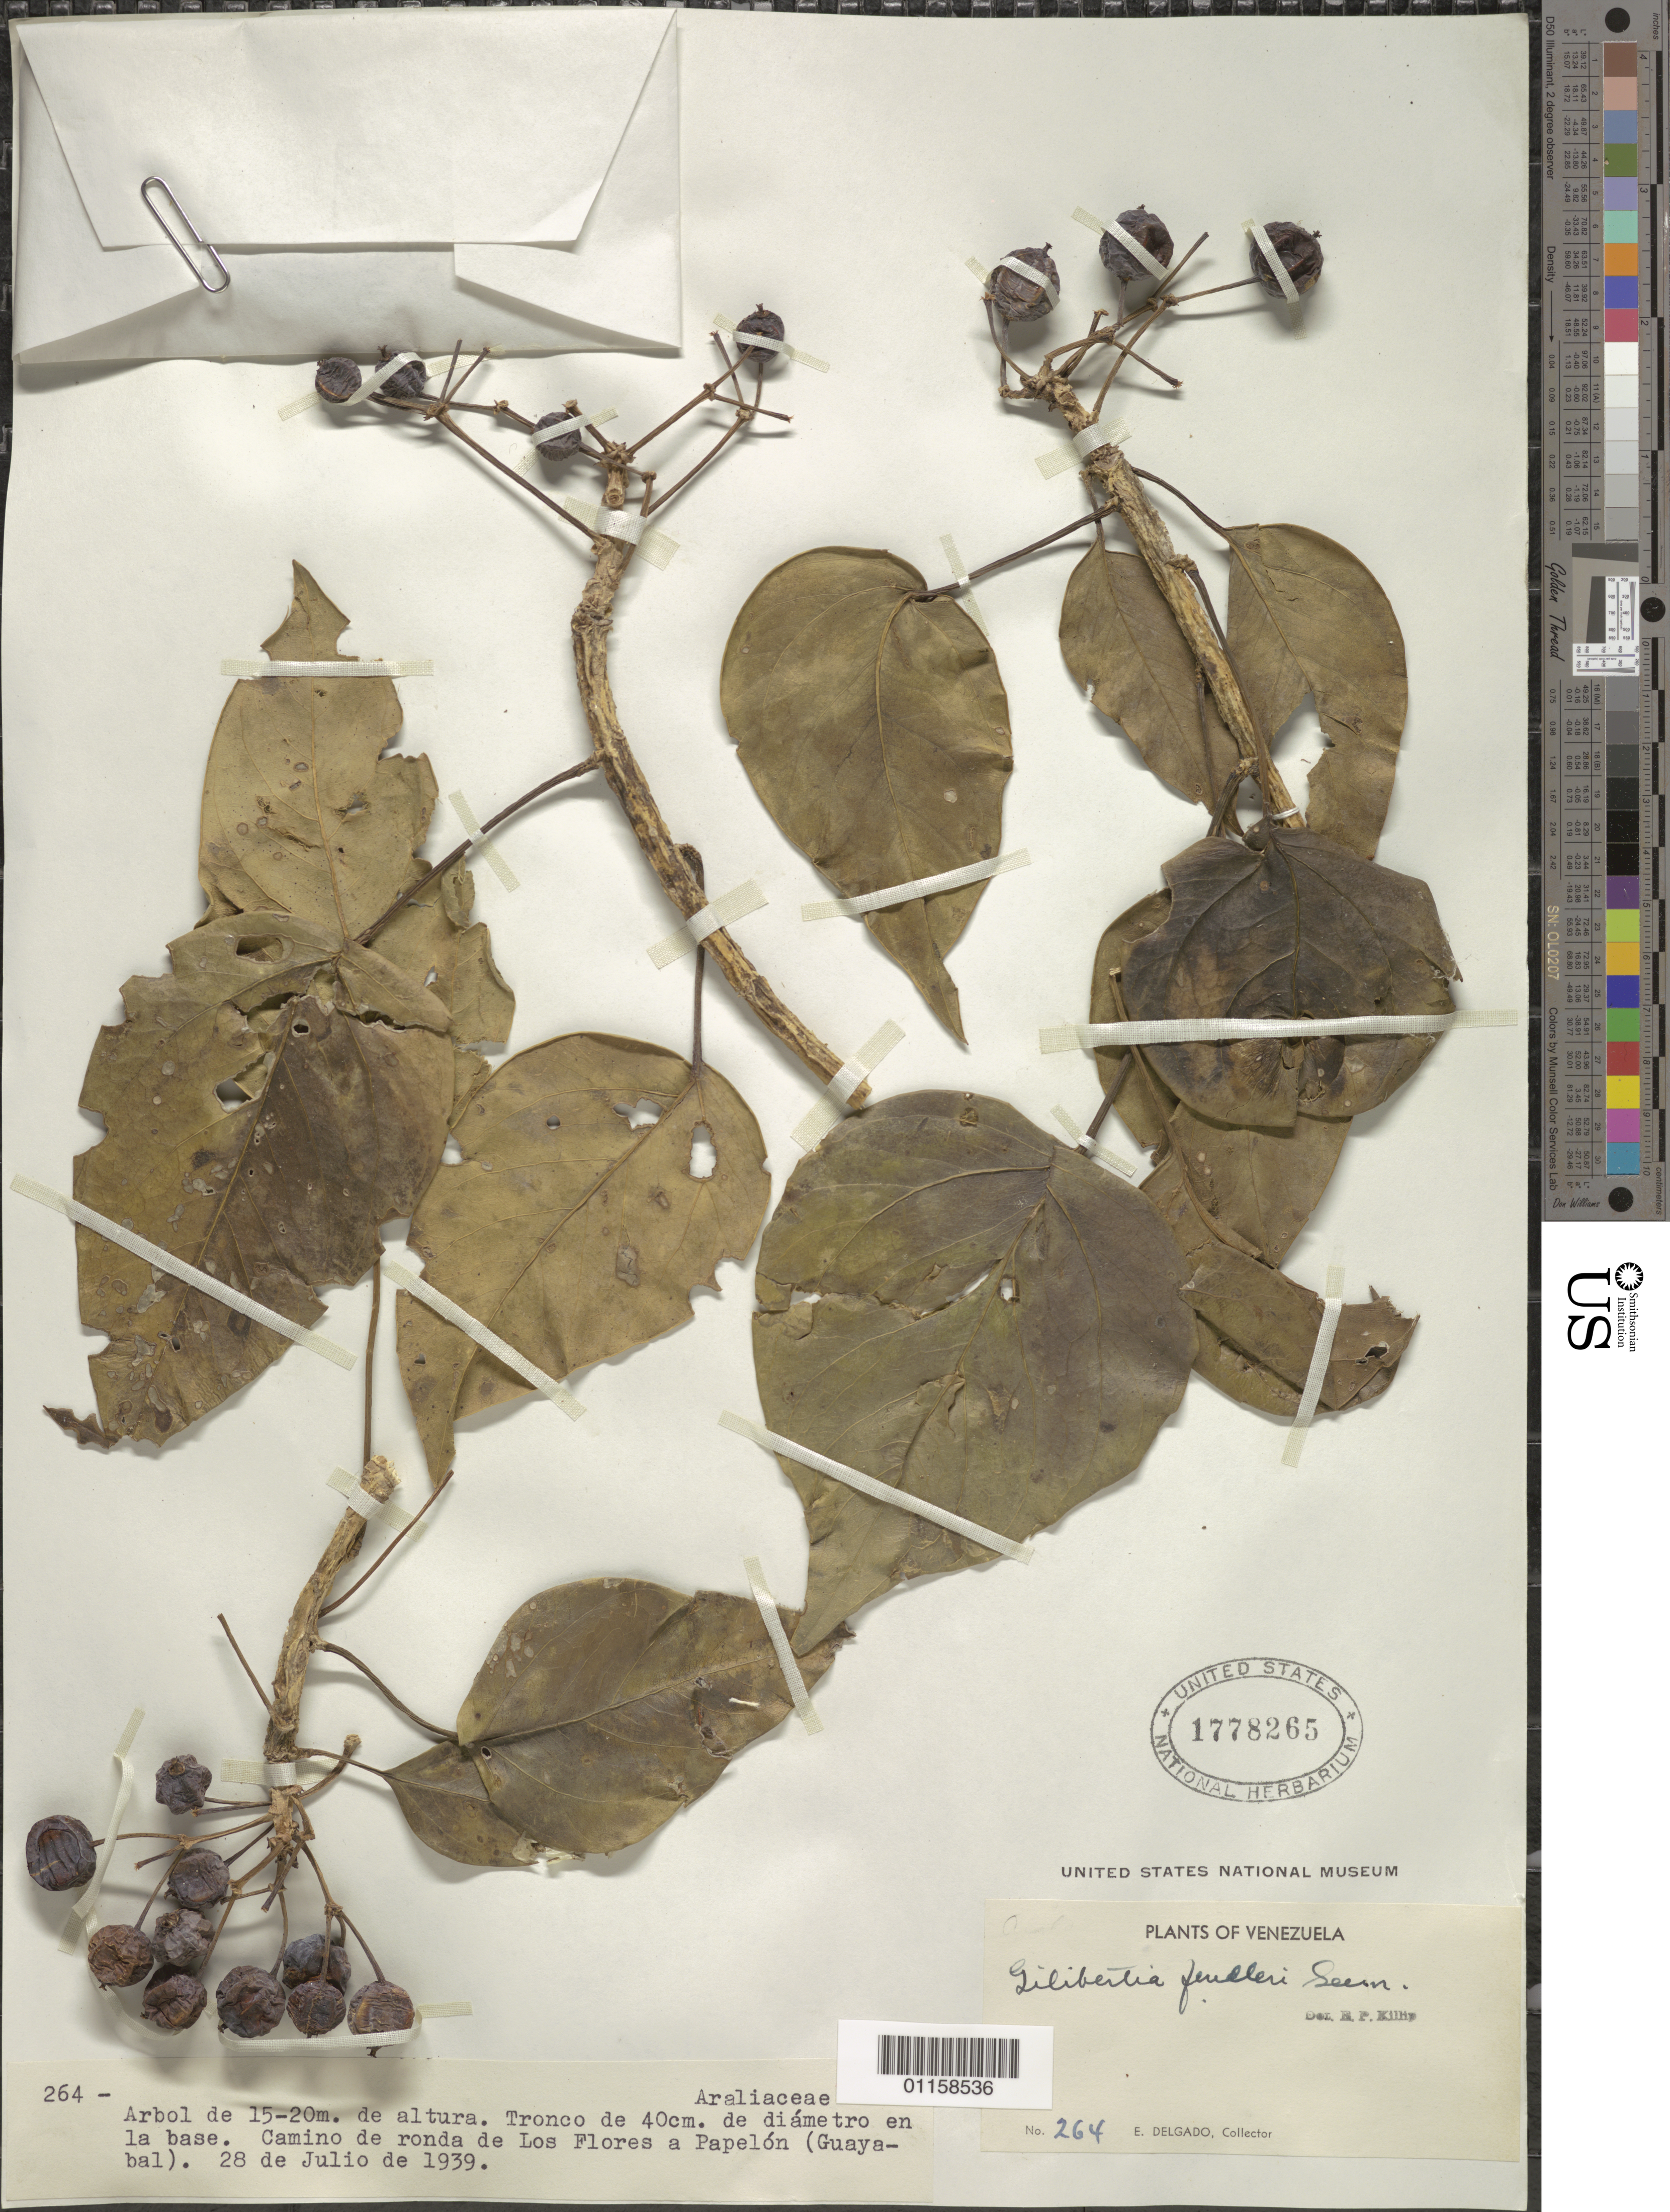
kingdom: Plantae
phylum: Tracheophyta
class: Magnoliopsida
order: Apiales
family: Araliaceae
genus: Dendropanax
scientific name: Dendropanax fendleri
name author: Seem.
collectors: E. Delgado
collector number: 264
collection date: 1939-07-28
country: Venezuela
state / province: Guárico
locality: Camino de ronda de Los Flores a Papelon.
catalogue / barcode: US 1778265